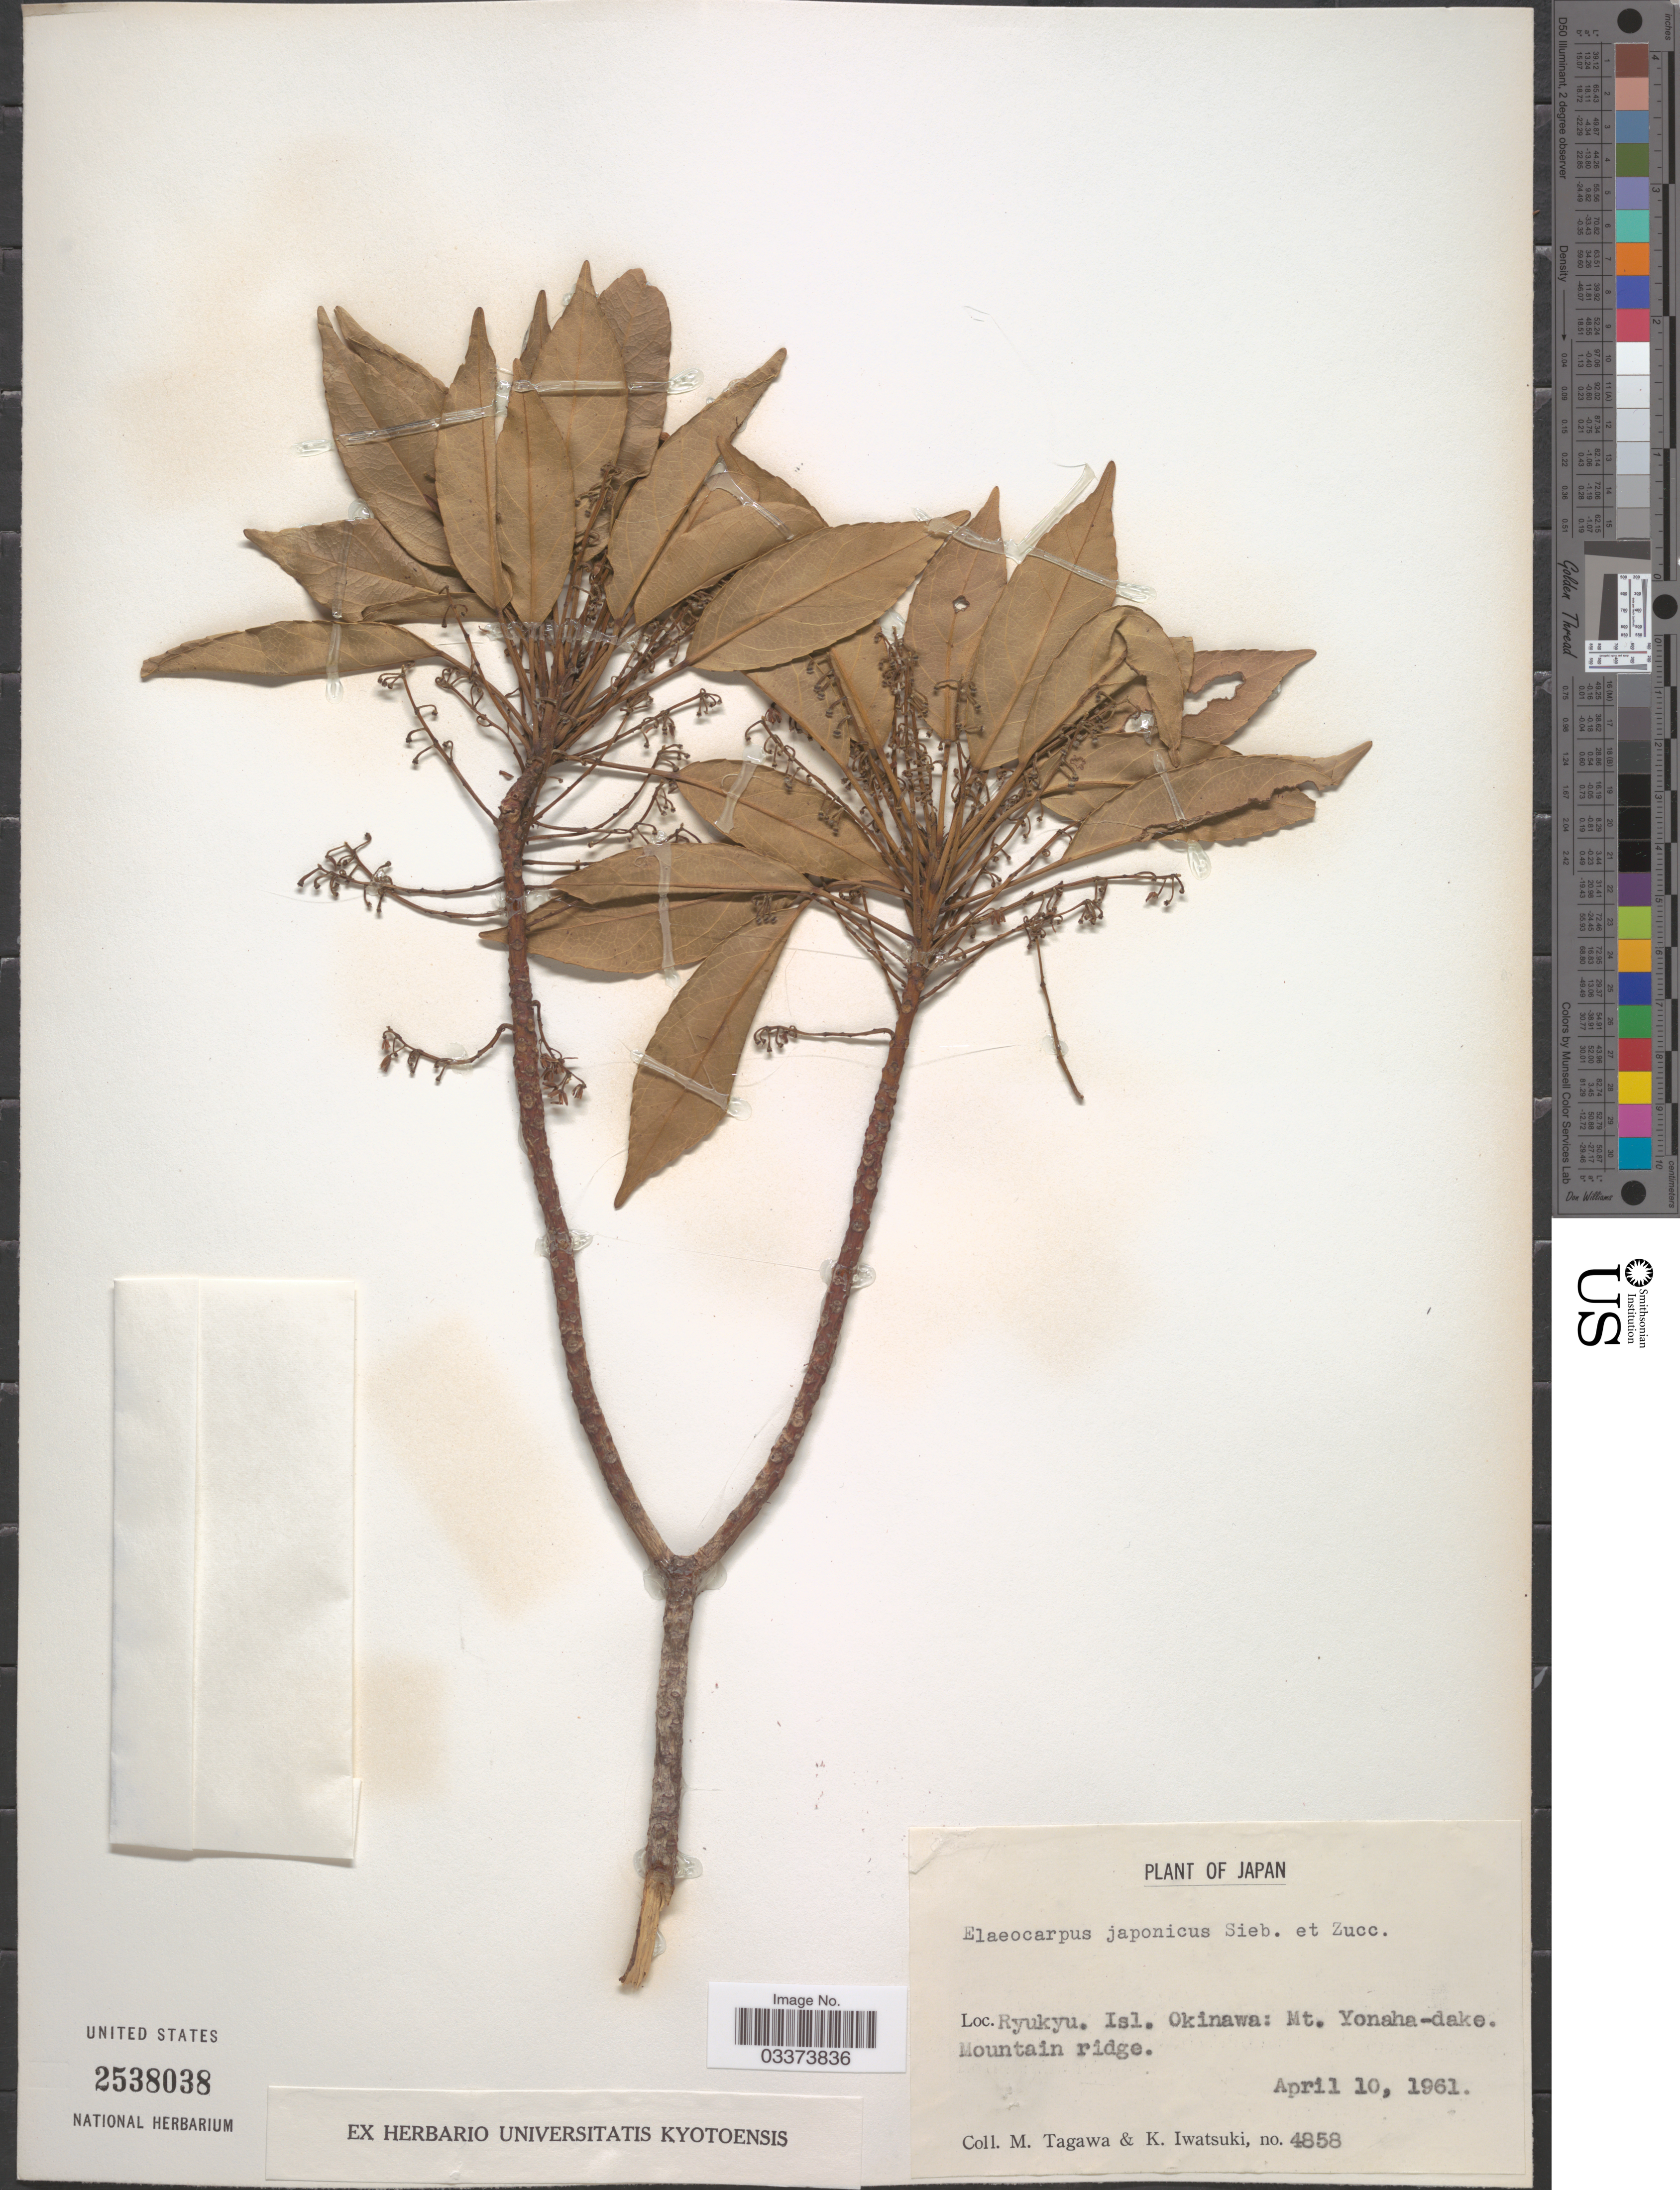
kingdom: Plantae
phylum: Tracheophyta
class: Magnoliopsida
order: Oxalidales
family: Elaeocarpaceae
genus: Elaeocarpus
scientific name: Elaeocarpus japonicus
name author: Siebold & Zucc.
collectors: M. Tagawa & K. Iwatsuki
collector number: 4858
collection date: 1961-04-10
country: Japan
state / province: Okinawa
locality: Ryukyu. Isl. Okinawa: Mt. Yonaha-dake.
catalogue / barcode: US 2538038